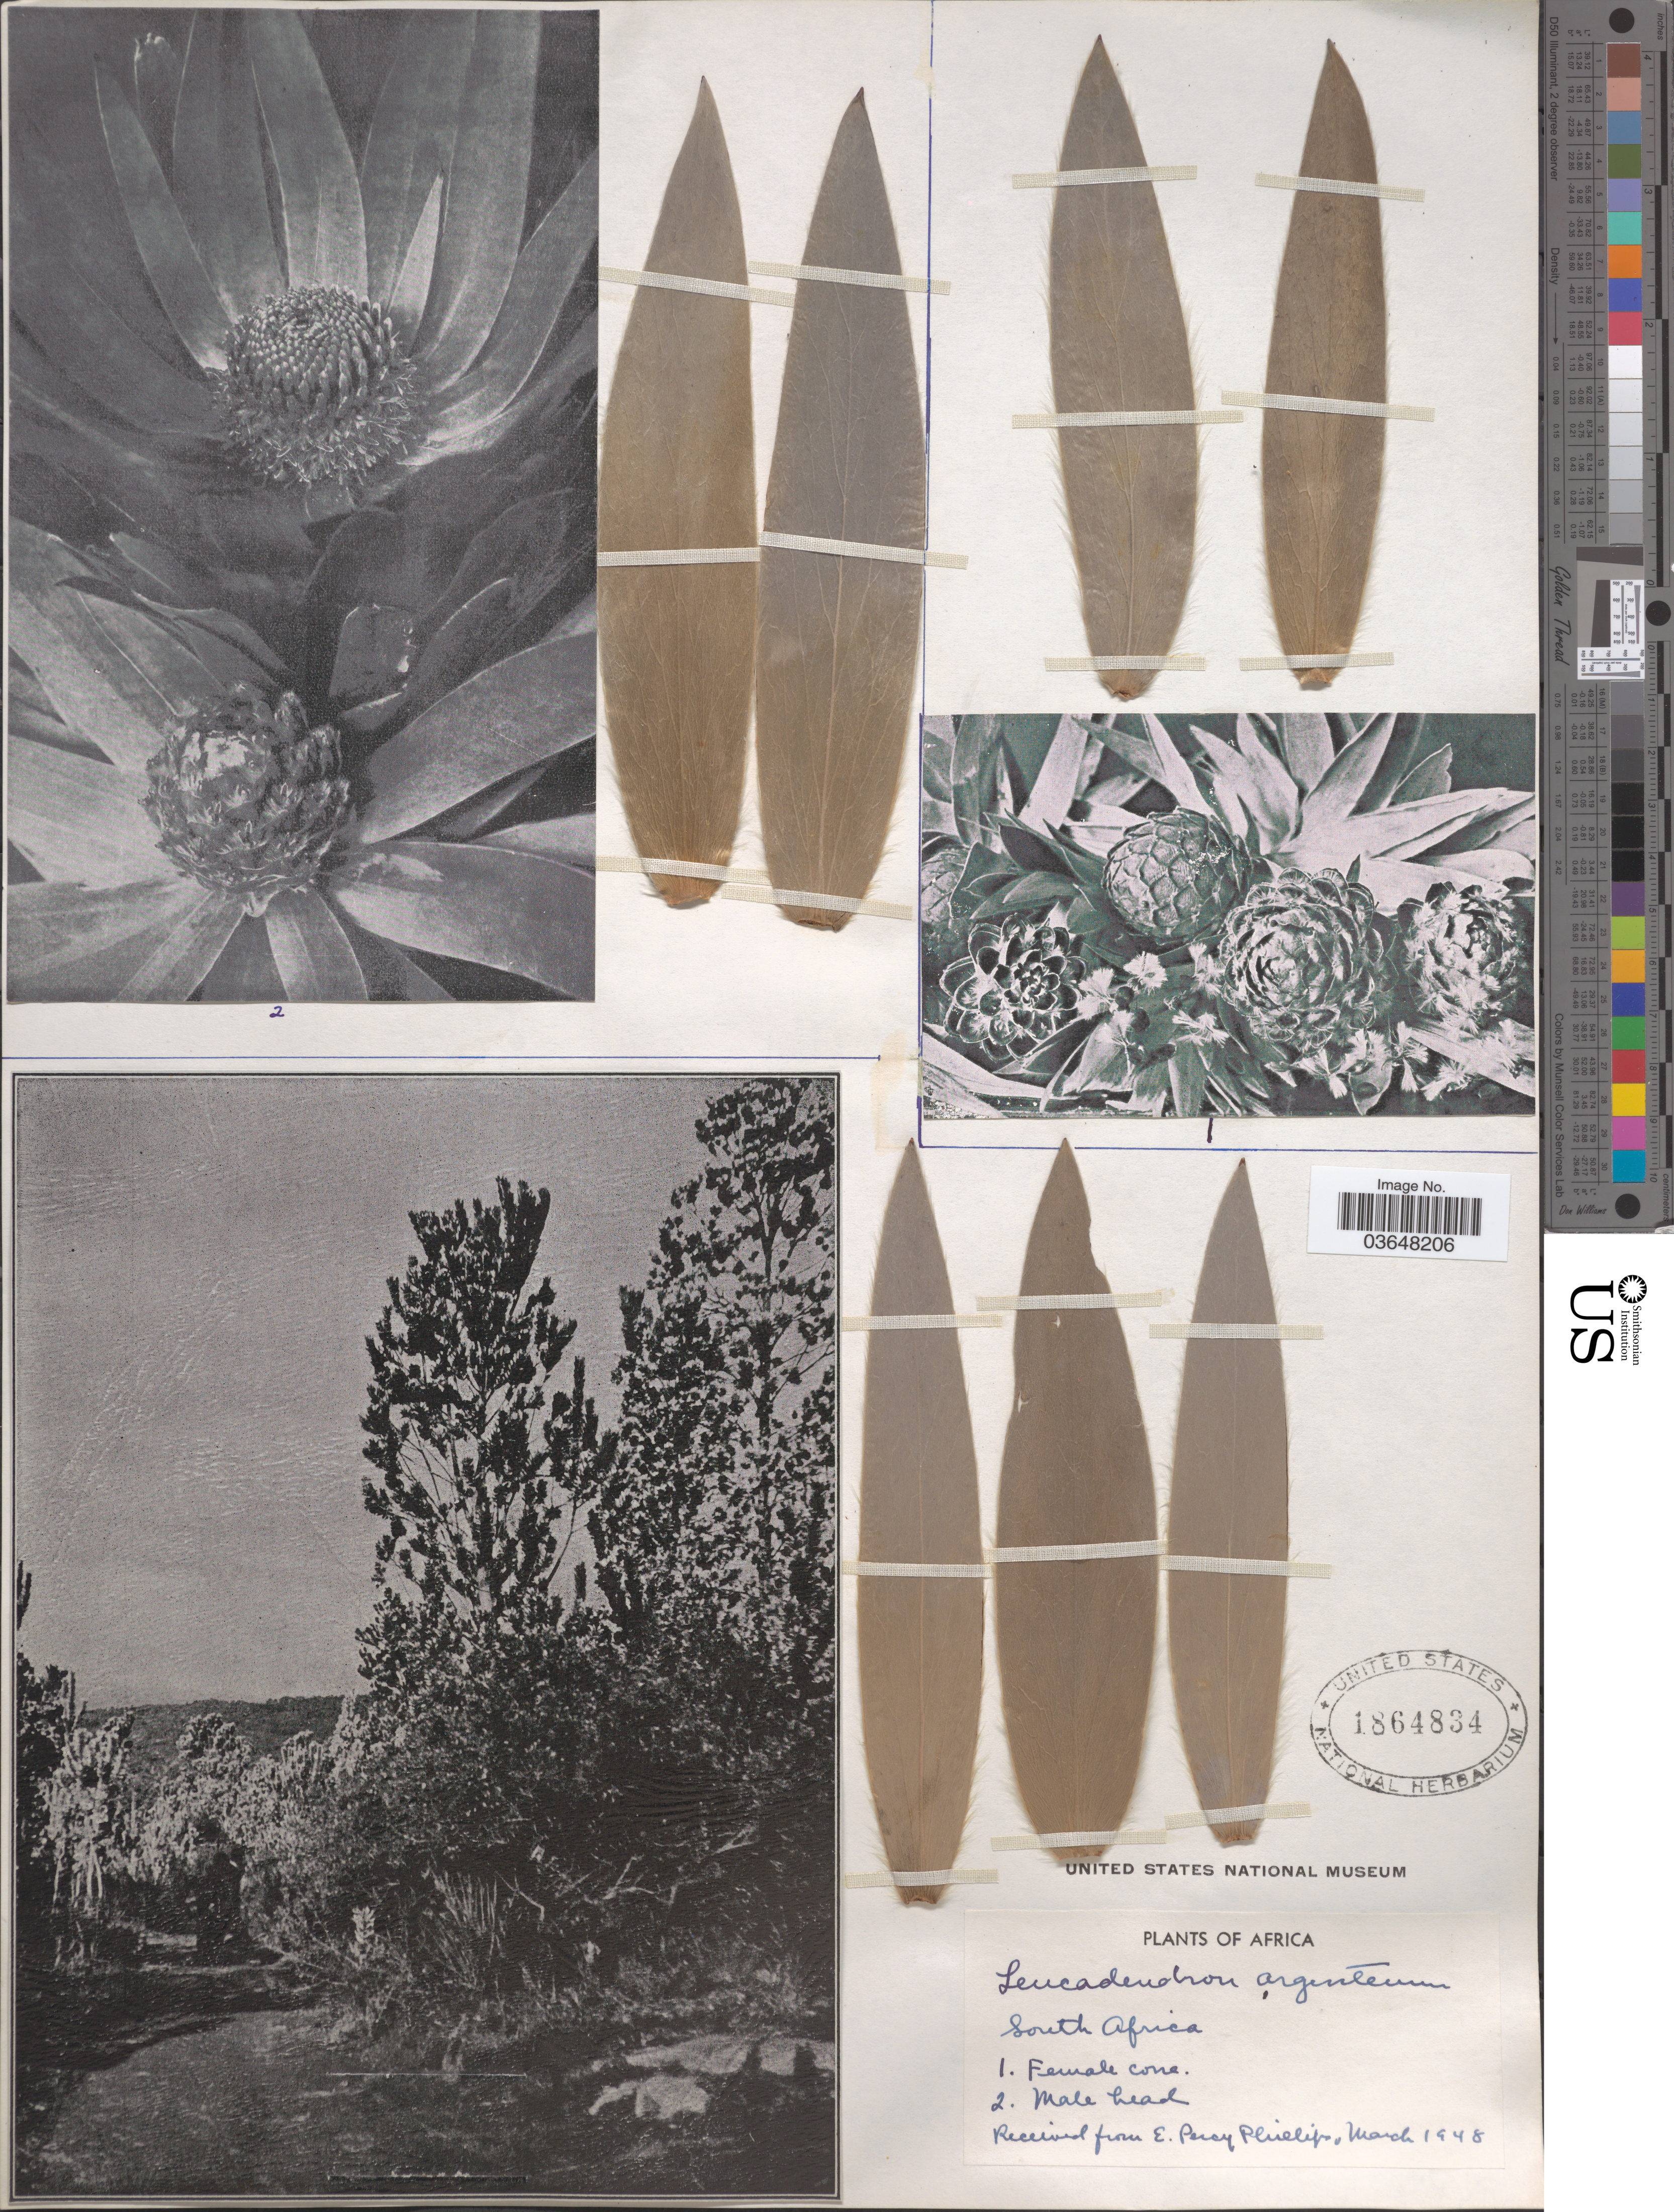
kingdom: Plantae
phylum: Tracheophyta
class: Magnoliopsida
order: Proteales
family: Proteaceae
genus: Leucadendron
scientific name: Leucadendron argenteum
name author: R. Br.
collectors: E. Phillips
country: South Africa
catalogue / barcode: US 1864834